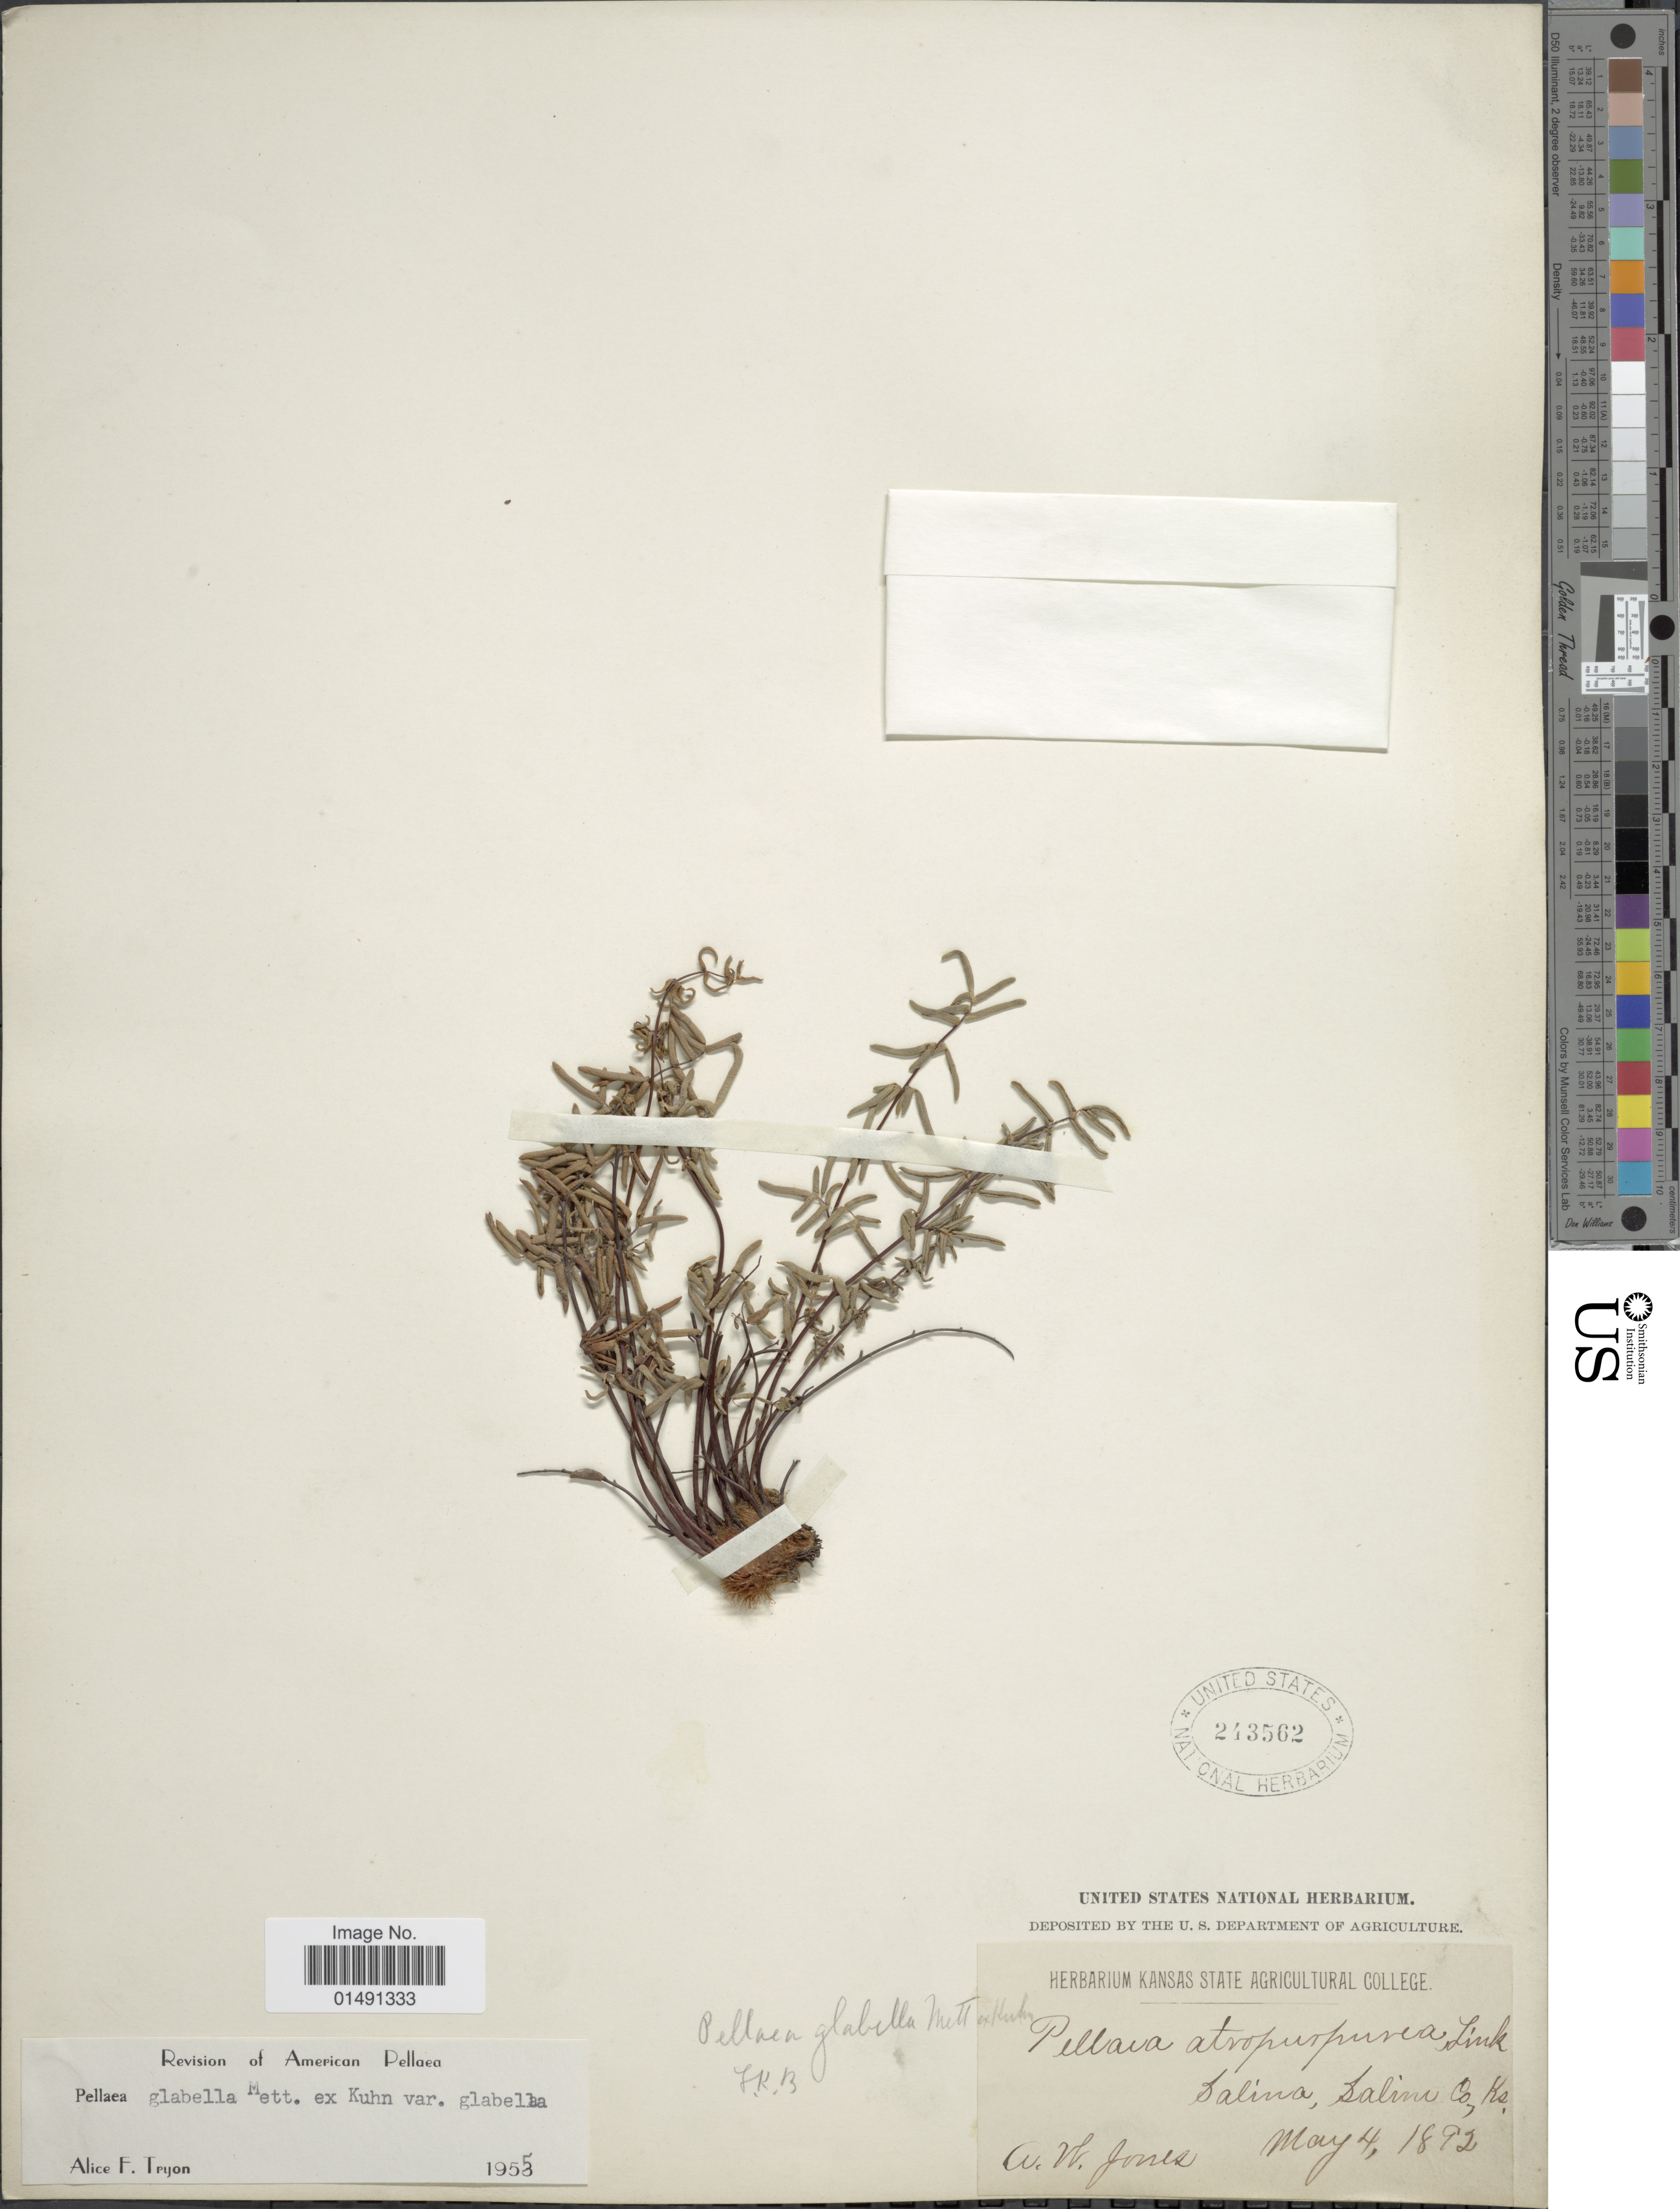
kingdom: Plantae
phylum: Tracheophyta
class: Polypodiopsida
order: Polypodiales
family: Pteridaceae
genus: Pellaea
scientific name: Pellaea glabella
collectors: A. M. Jones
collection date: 1892-05-04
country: United States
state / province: Kansas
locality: Salina,Salini Co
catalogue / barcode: US 243562